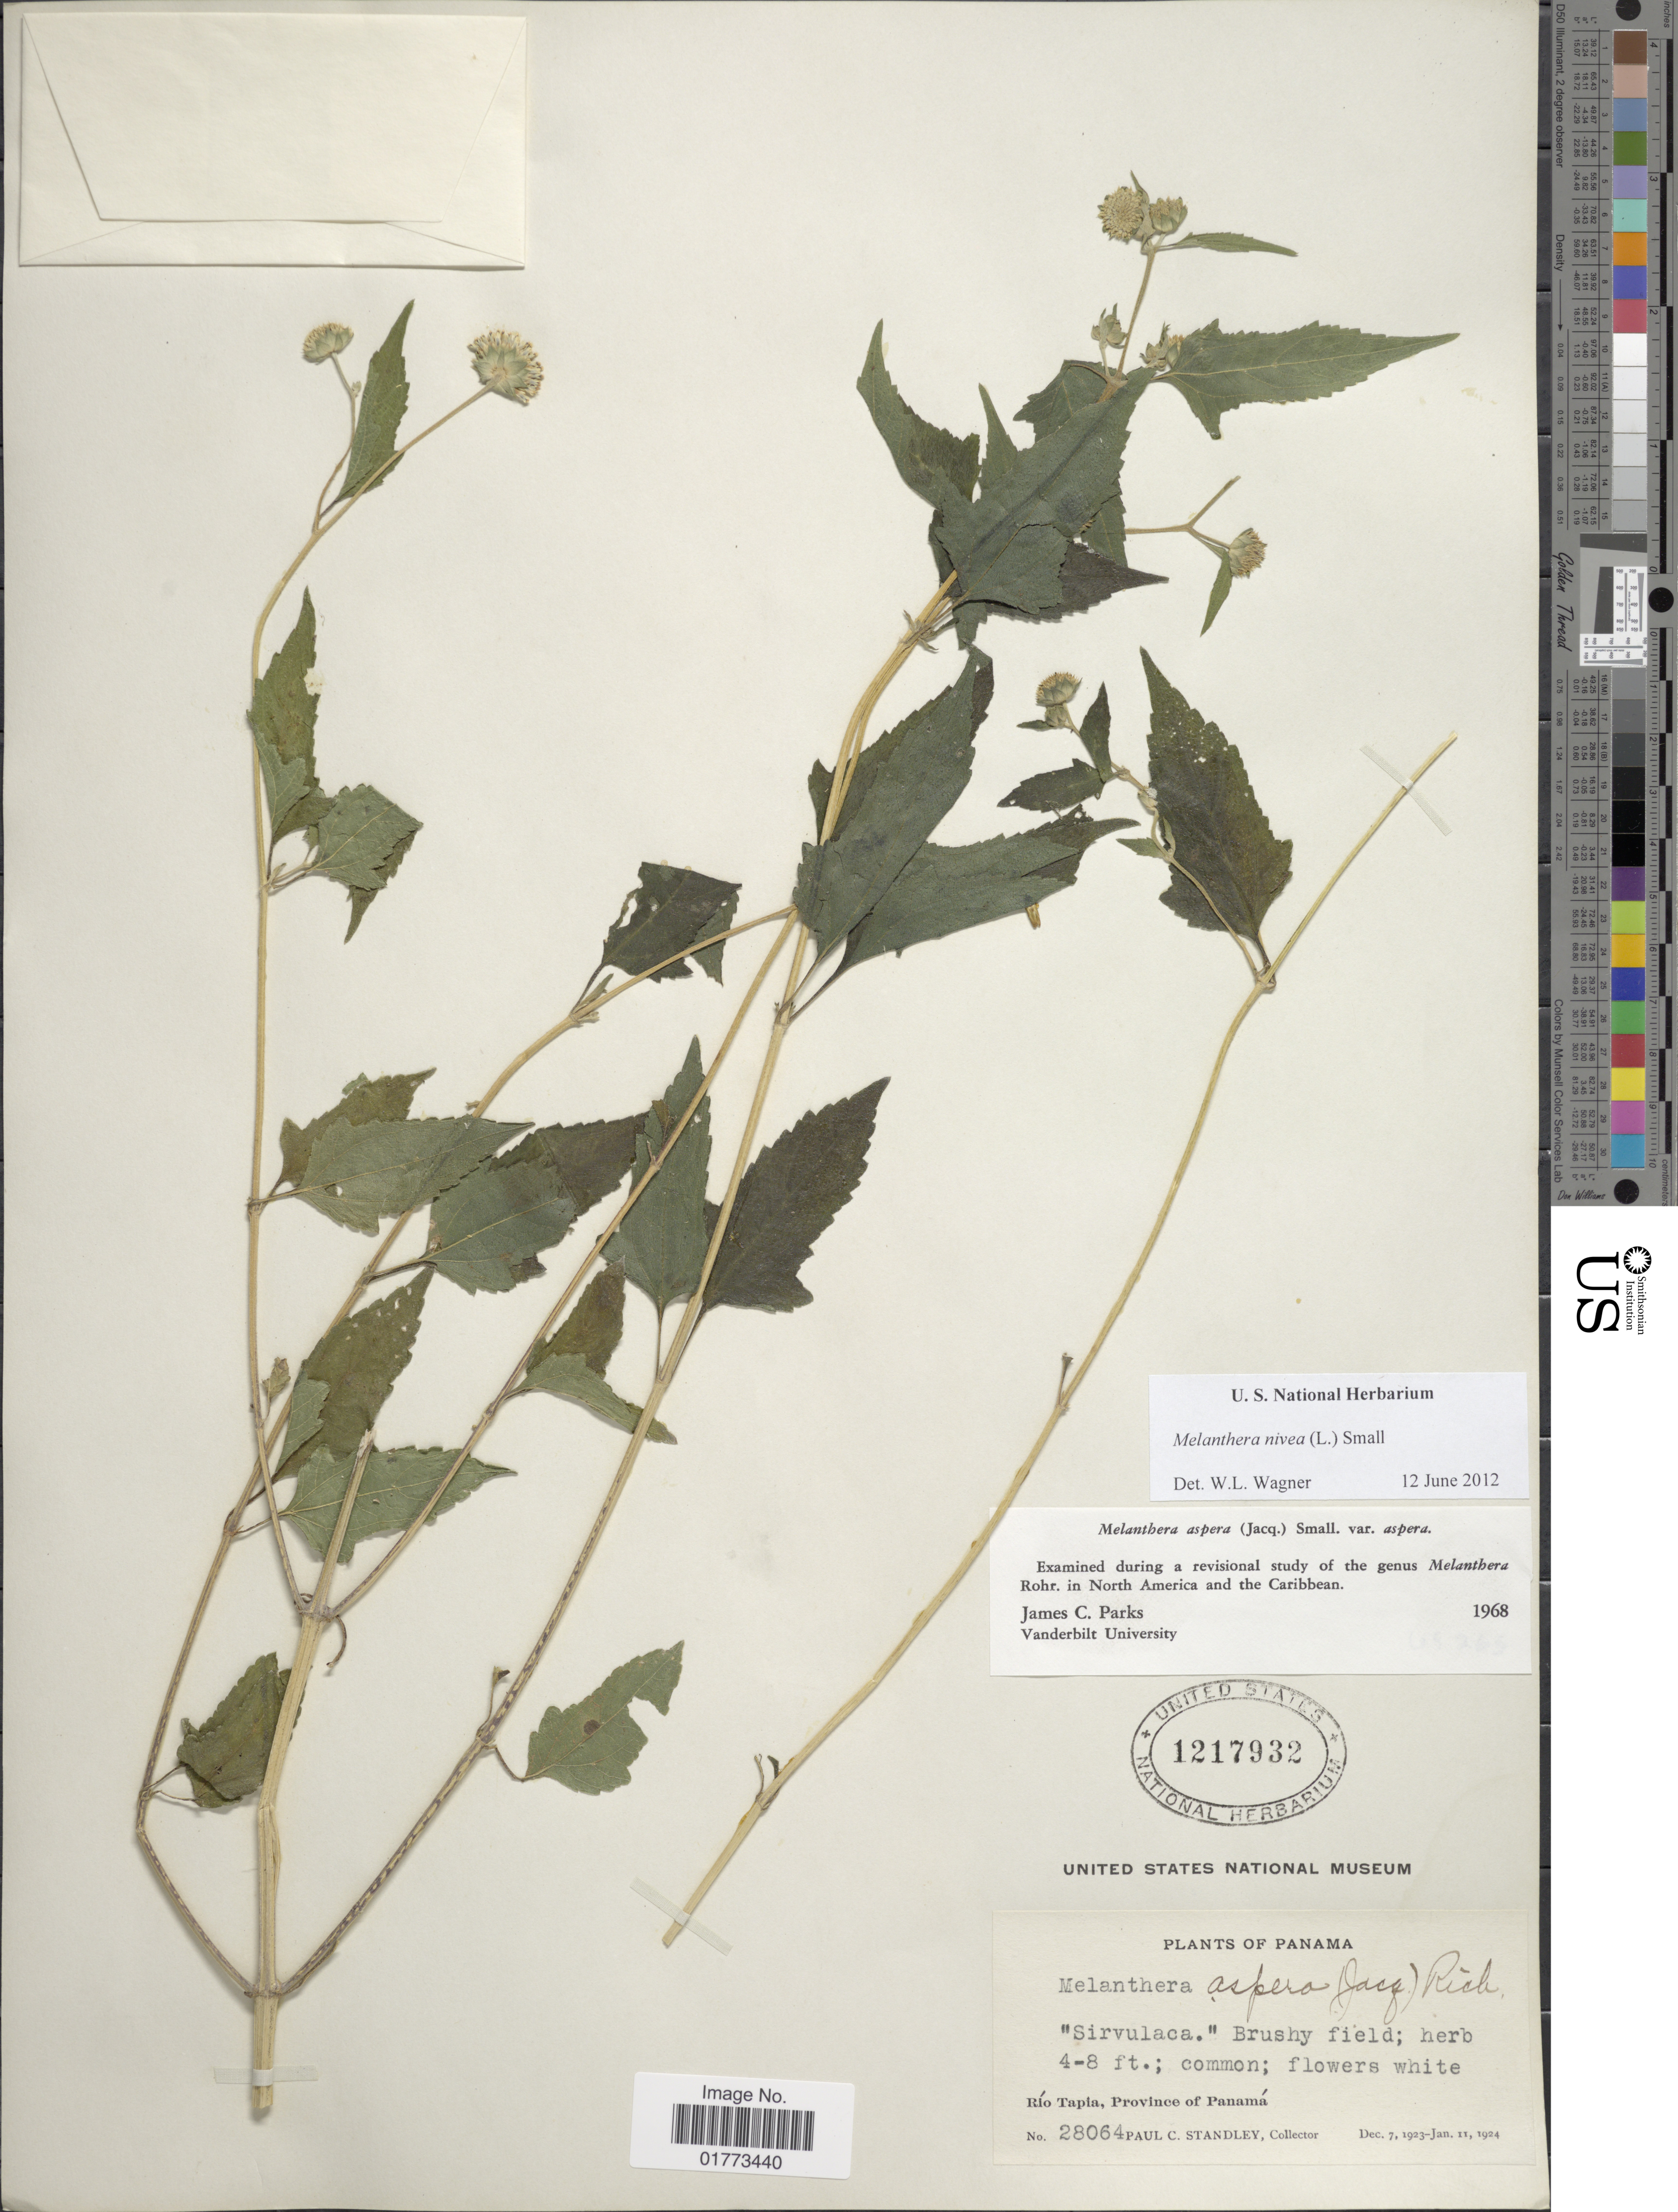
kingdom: Plantae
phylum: Tracheophyta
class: Magnoliopsida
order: Asterales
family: Asteraceae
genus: Melanthera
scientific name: Melanthera nivea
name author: (L.) Small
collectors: P. C. Standley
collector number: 28064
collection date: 1923-12-07/1924-01-11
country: Panama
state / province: Panamá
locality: Río Tapia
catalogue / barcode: US 1217932